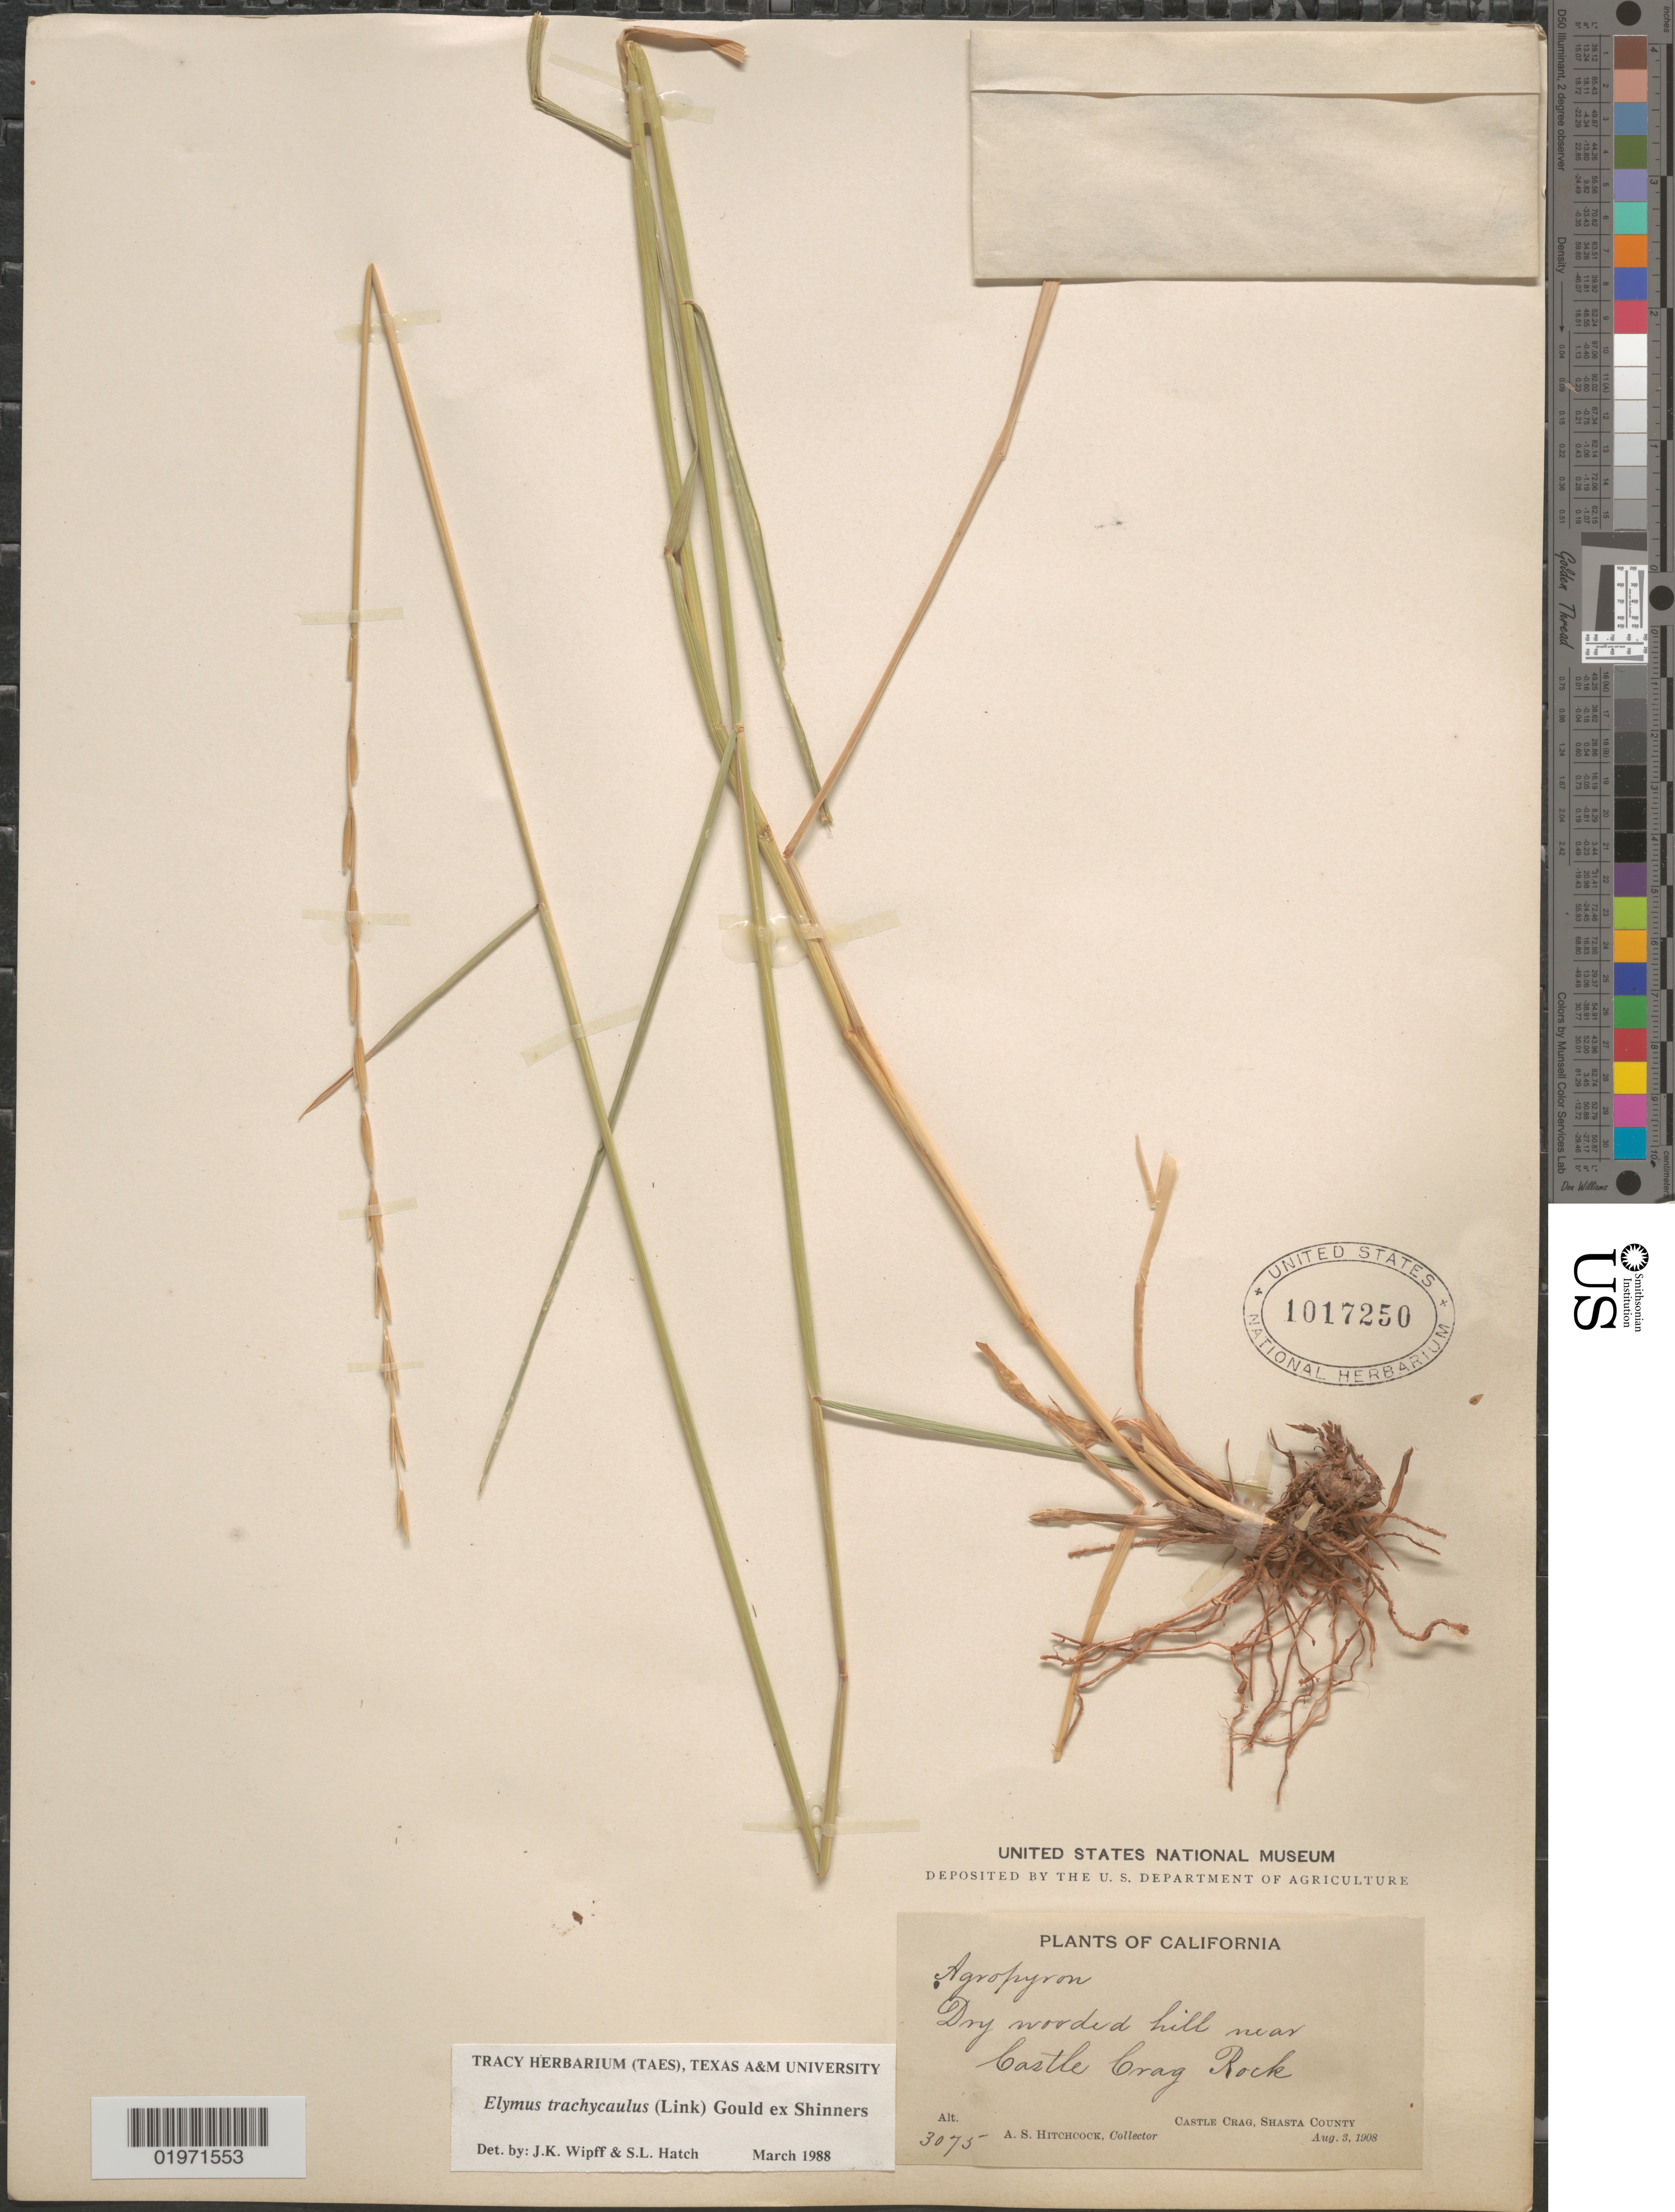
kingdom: Plantae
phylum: Tracheophyta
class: Liliopsida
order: Poales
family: Poaceae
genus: Elymus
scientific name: Elymus trachycaulus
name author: (Link) Gould ex Shinners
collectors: A. S. Hitchcock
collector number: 3075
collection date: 1908-08-03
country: United States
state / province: California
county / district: Shasta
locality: Dry wooded hill near Castle Crag Rock. Castle Crag, Shasta County.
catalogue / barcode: US 1017250